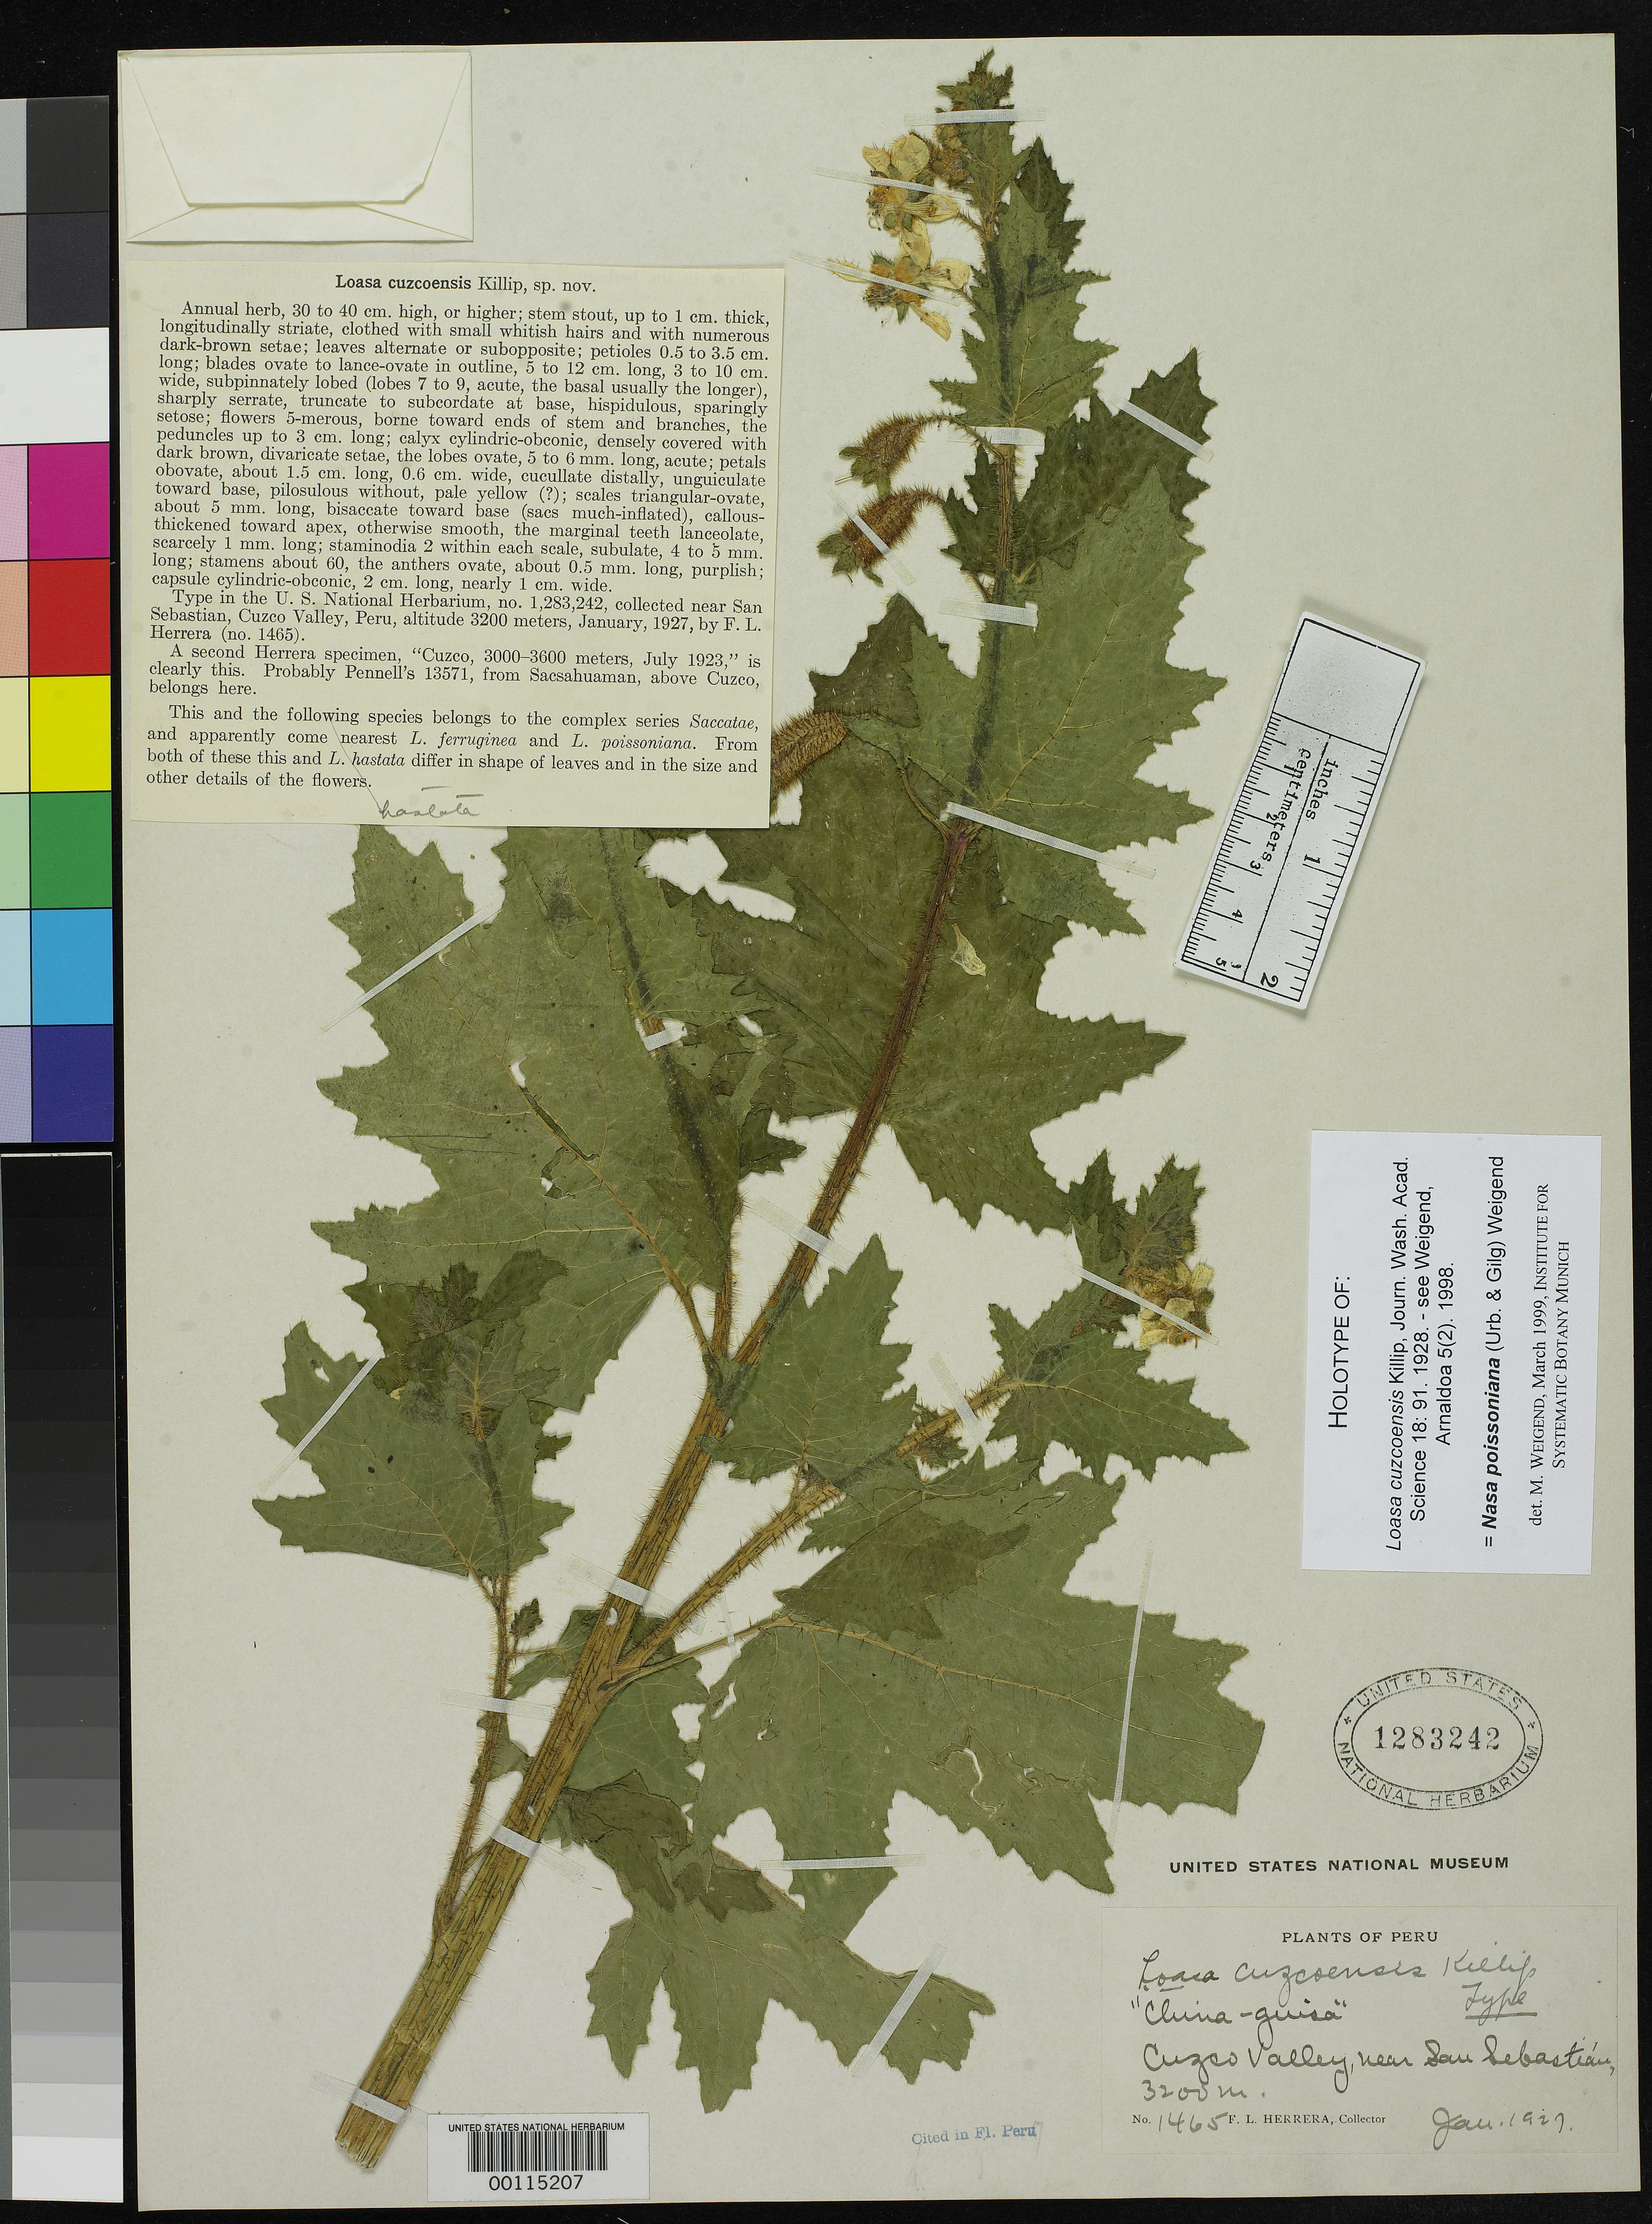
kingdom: Plantae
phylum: Tracheophyta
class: Magnoliopsida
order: Cornales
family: Loasaceae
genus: Loasa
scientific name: Loasa cuzcoensis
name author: Killip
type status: Holotype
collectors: F. L. Herrera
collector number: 1465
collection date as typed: Jan 1927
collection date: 1927-01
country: Peru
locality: near San Sebastian, Cuzco Valley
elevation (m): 3200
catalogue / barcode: US 1283242